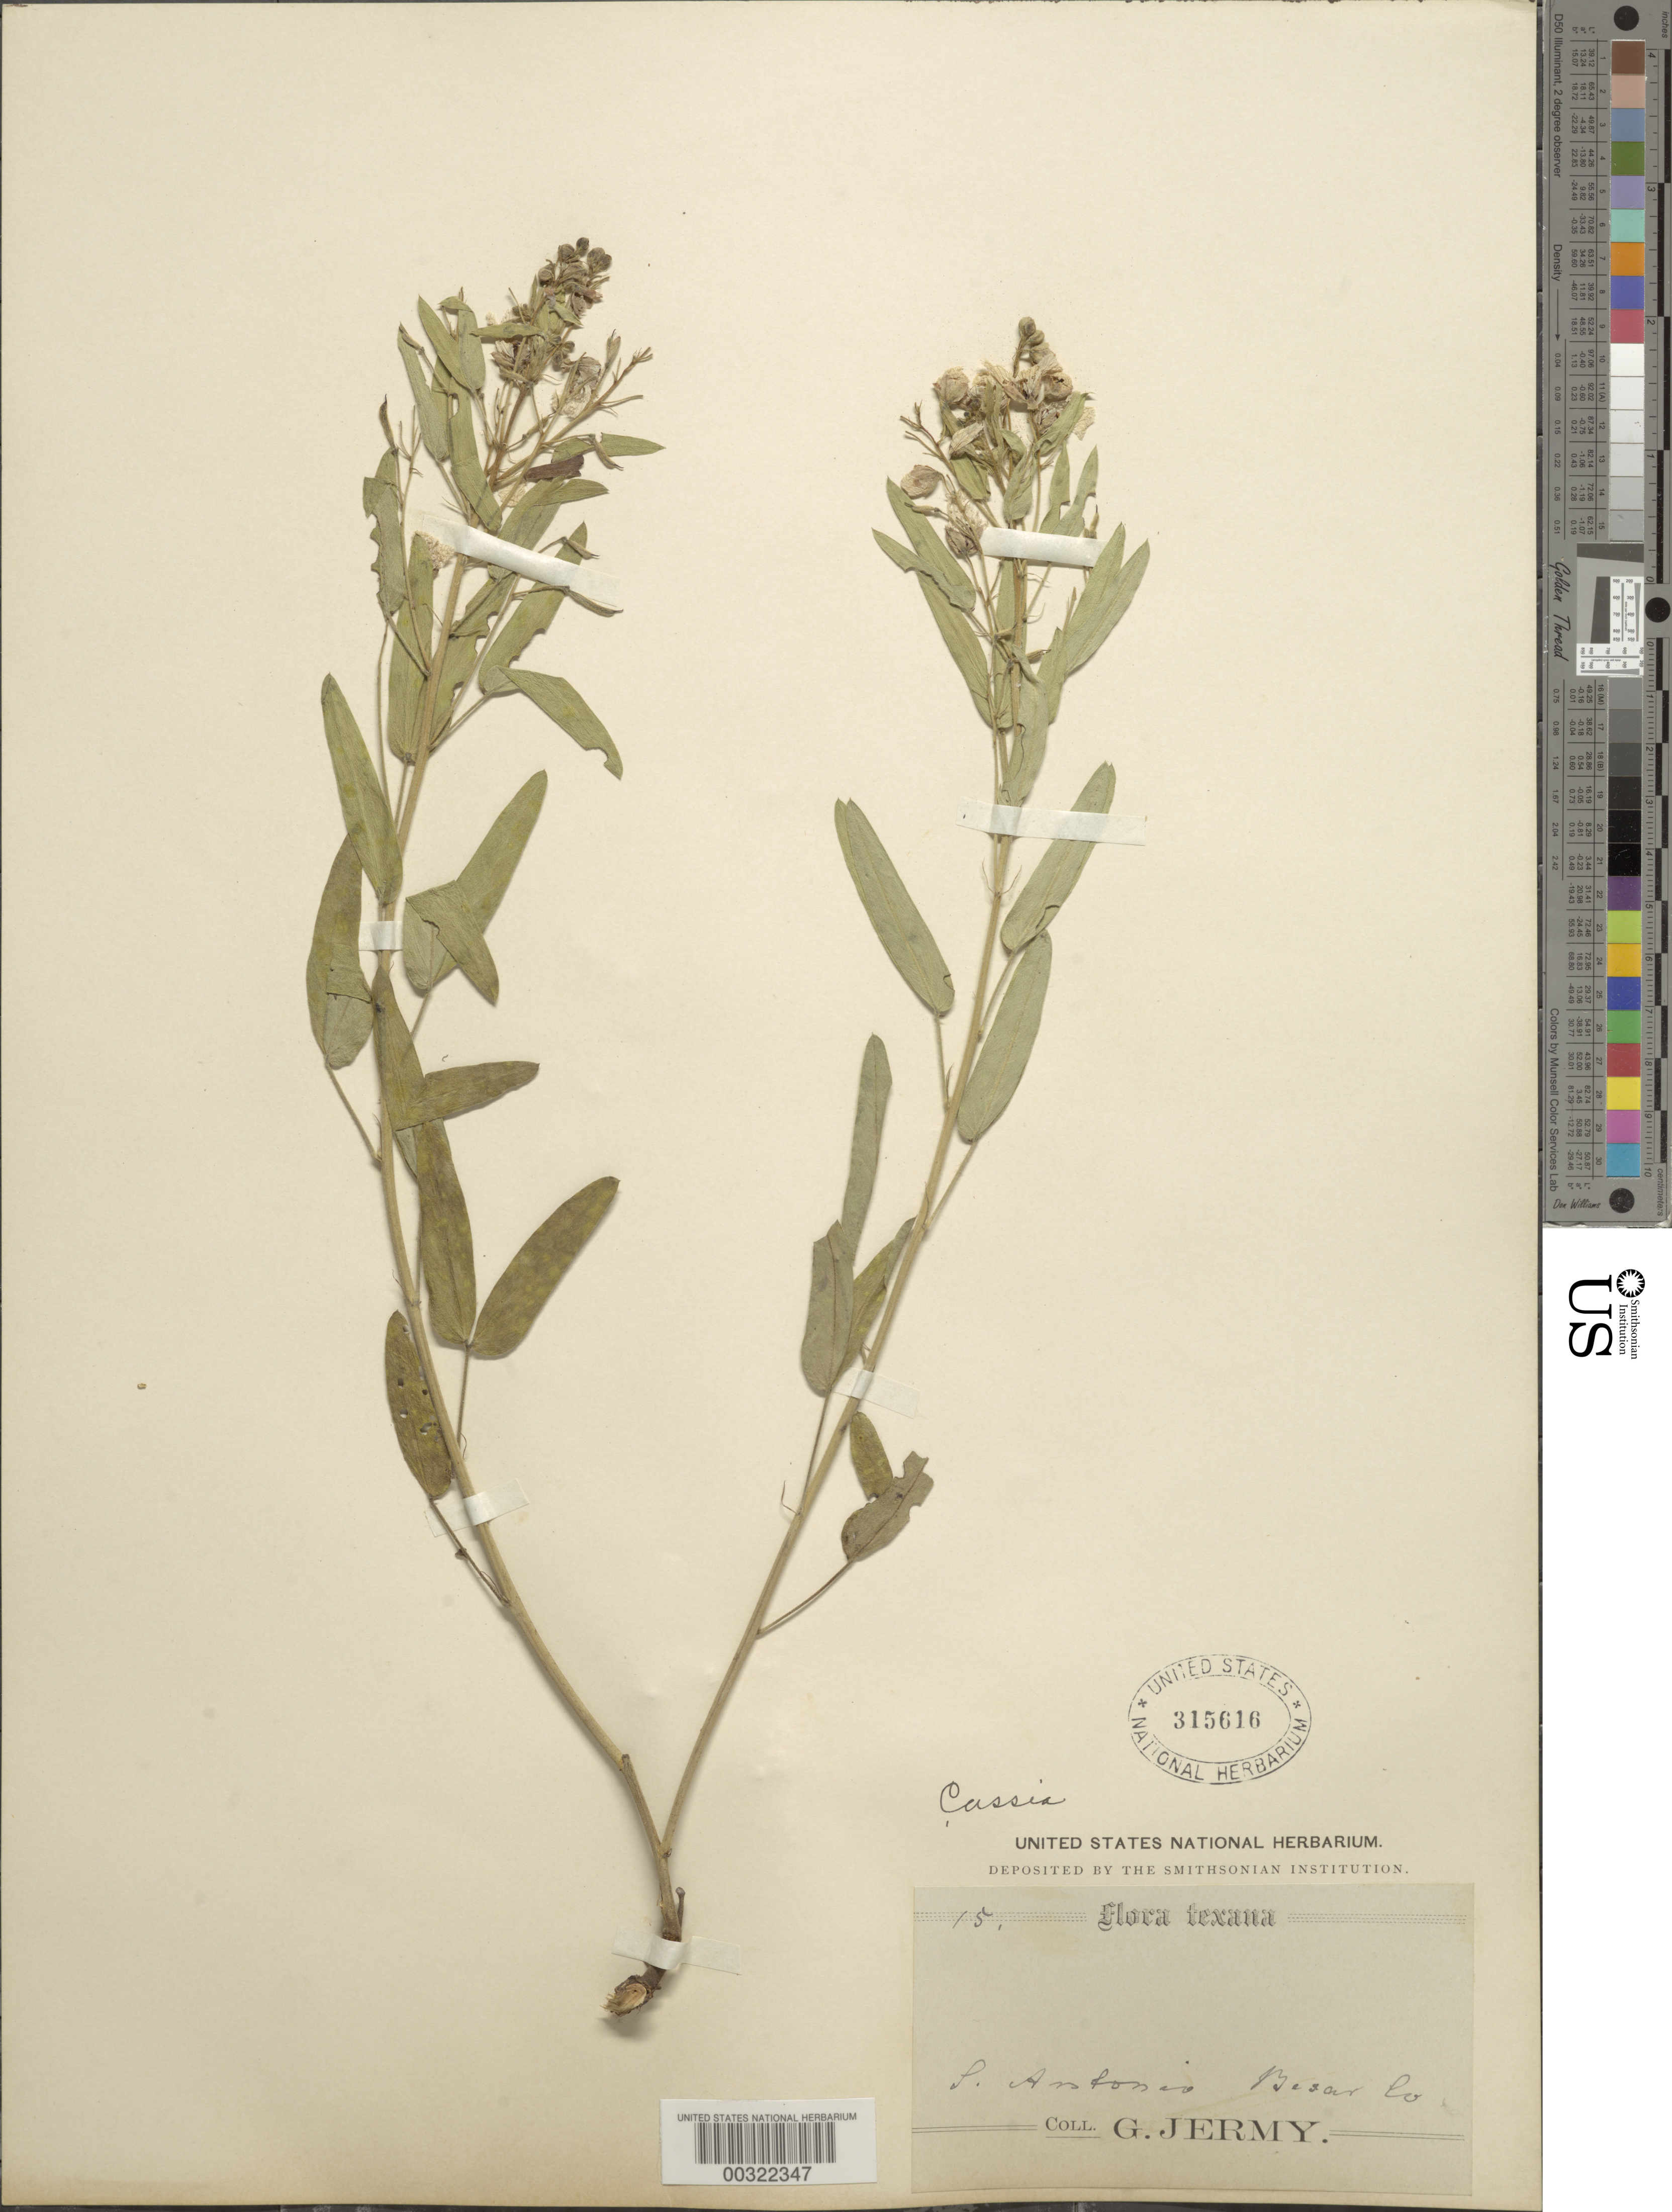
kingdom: Plantae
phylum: Tracheophyta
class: Magnoliopsida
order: Fabales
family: Fabaceae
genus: Senna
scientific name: Senna roemeriana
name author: (Scheele) H.S. Irwin & Barneby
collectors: G. Jermy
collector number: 15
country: United States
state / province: Texas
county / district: Bexar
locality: San antonio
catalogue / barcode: US 315616